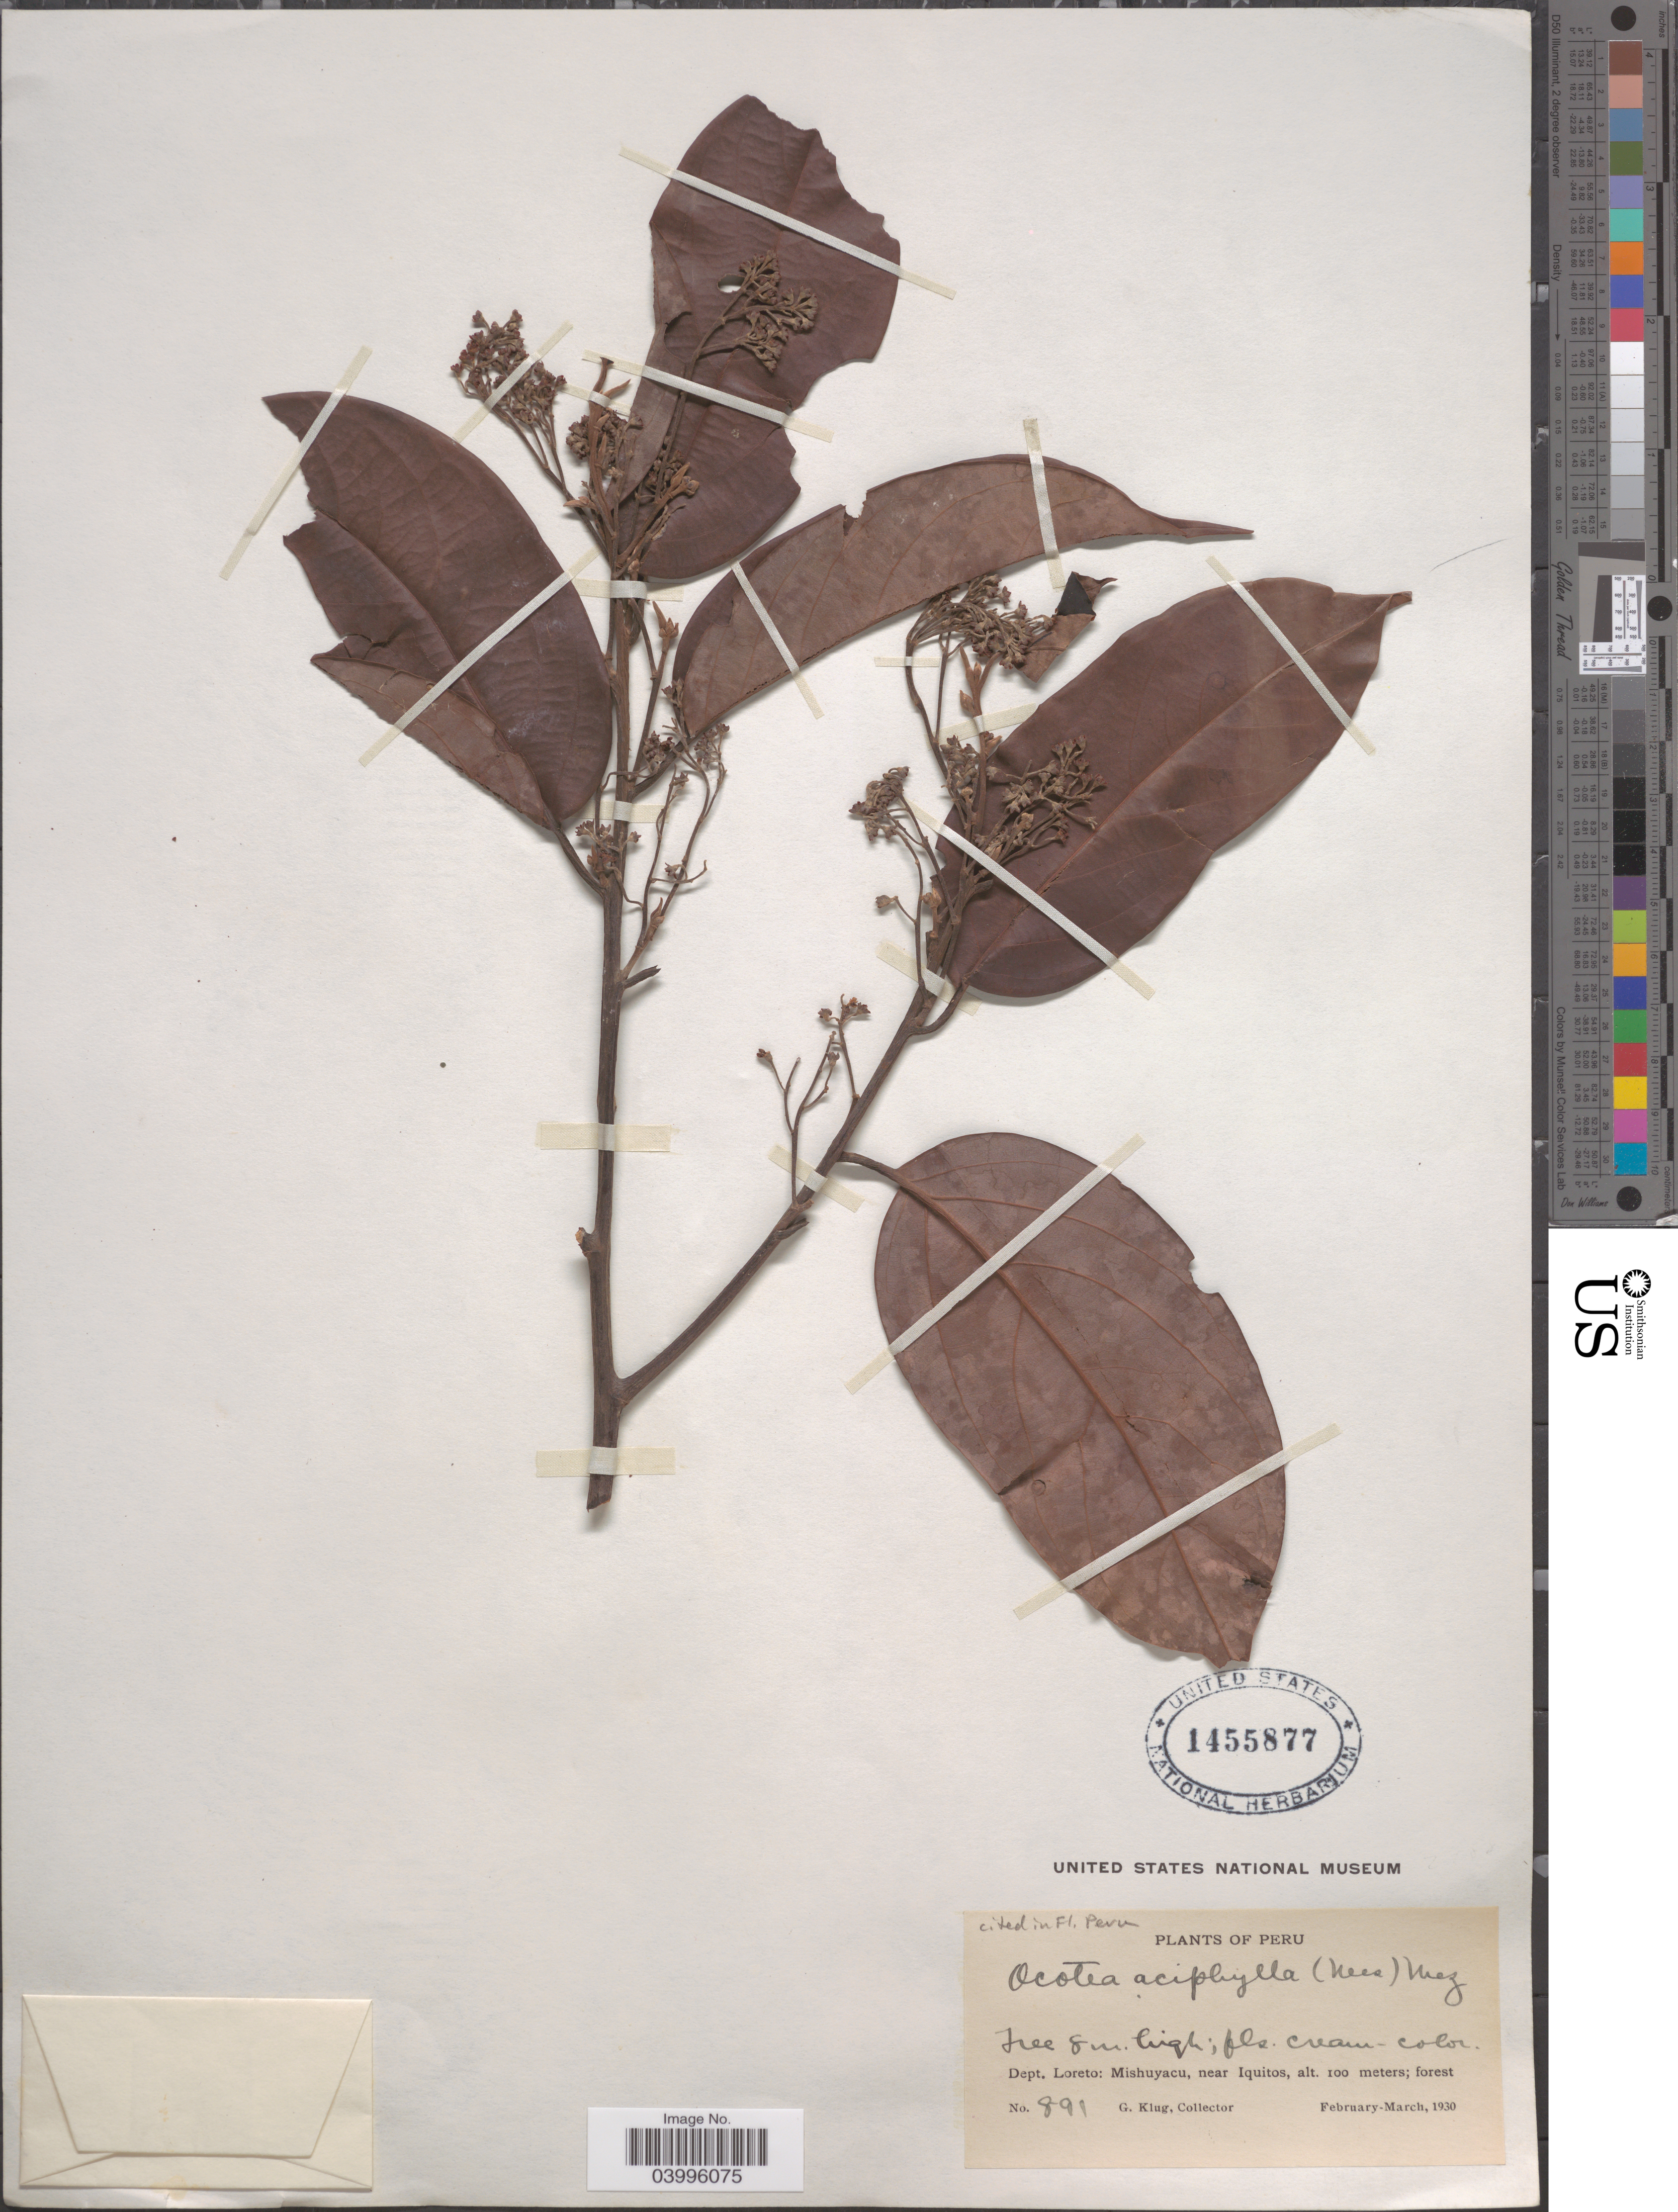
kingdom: Plantae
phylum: Tracheophyta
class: Magnoliopsida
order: Laurales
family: Lauraceae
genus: Ocotea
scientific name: Ocotea aciphylla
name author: (Nees & Mart.) Mez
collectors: G. Klug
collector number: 891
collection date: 1930-02/1930-03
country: Peru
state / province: Loreto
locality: Dept. Loreto: Mishuyacu, near Iquitos.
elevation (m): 100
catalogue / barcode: US 1455877